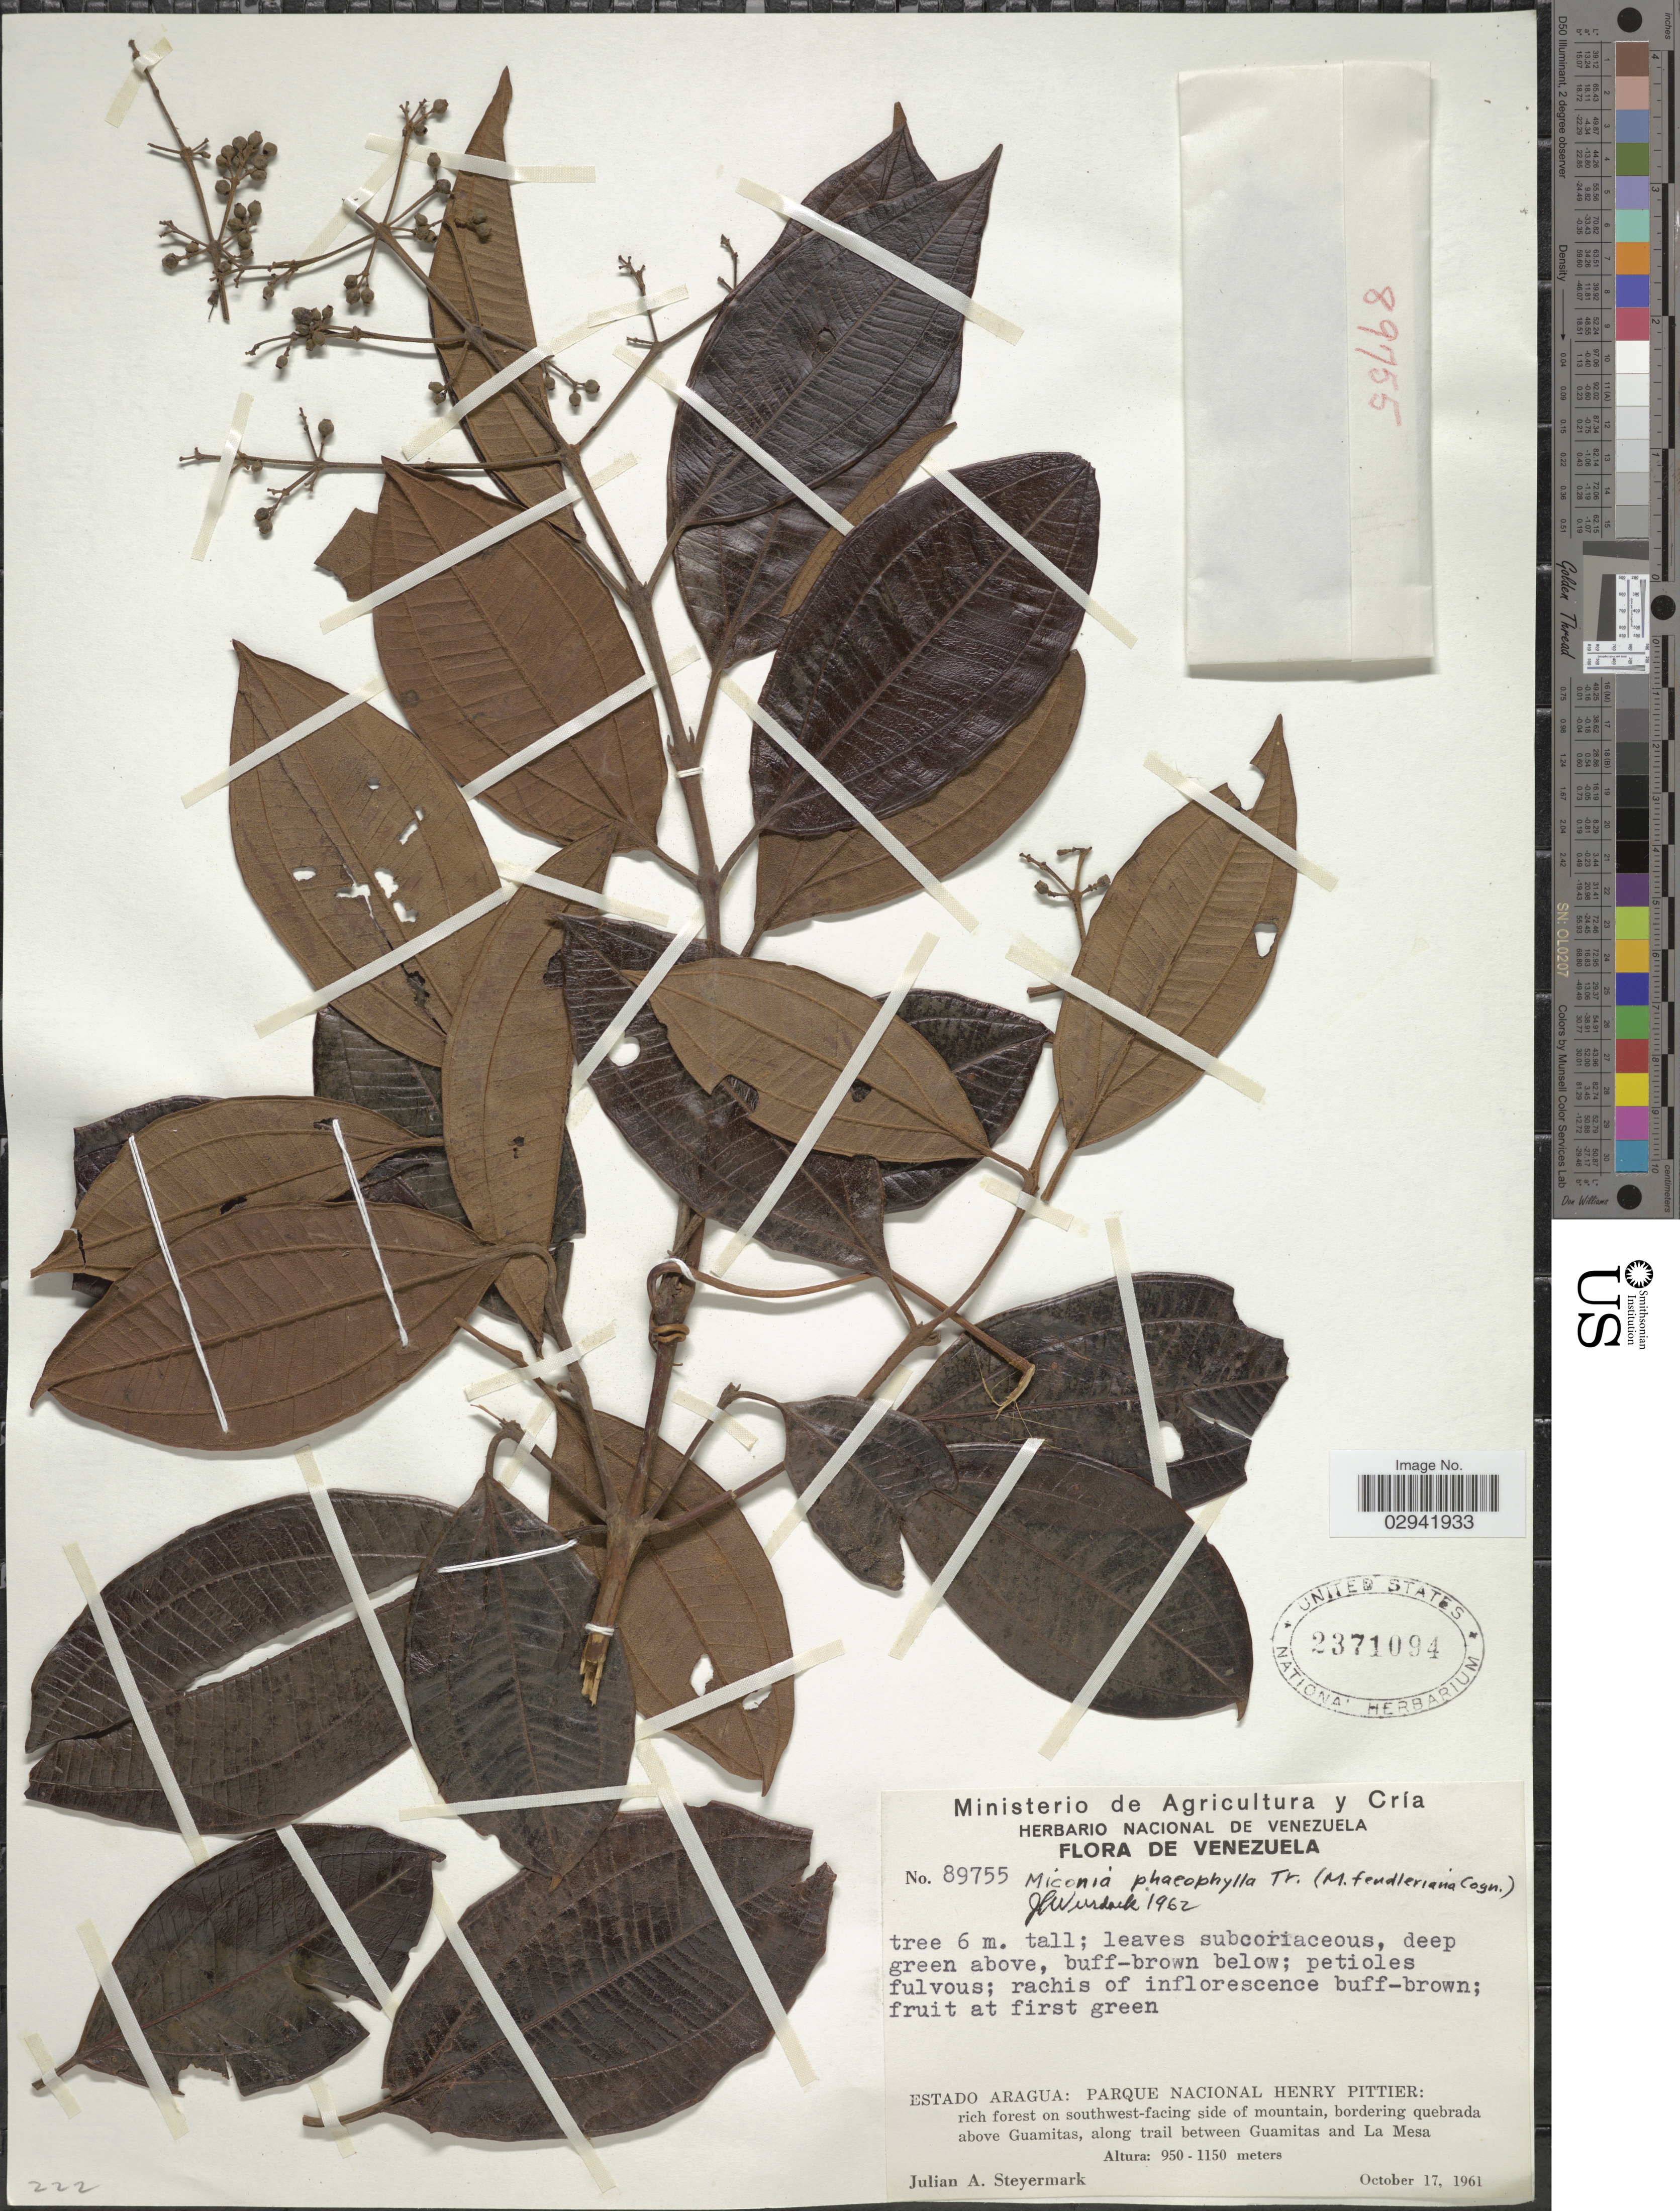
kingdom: Plantae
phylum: Tracheophyta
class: Magnoliopsida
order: Myrtales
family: Melastomataceae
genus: Miconia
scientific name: Miconia phaeophylla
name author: Triana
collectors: J. Steyermark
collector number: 89755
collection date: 1961-10-17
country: Venezuela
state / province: Aragua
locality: Parque Nacional Henry Pittier: rich forest on southwest-facing side of mountain, bordering quebrada above Guamitas, along trail between Guamitas and La Mesa.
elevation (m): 950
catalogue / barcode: US 2371094